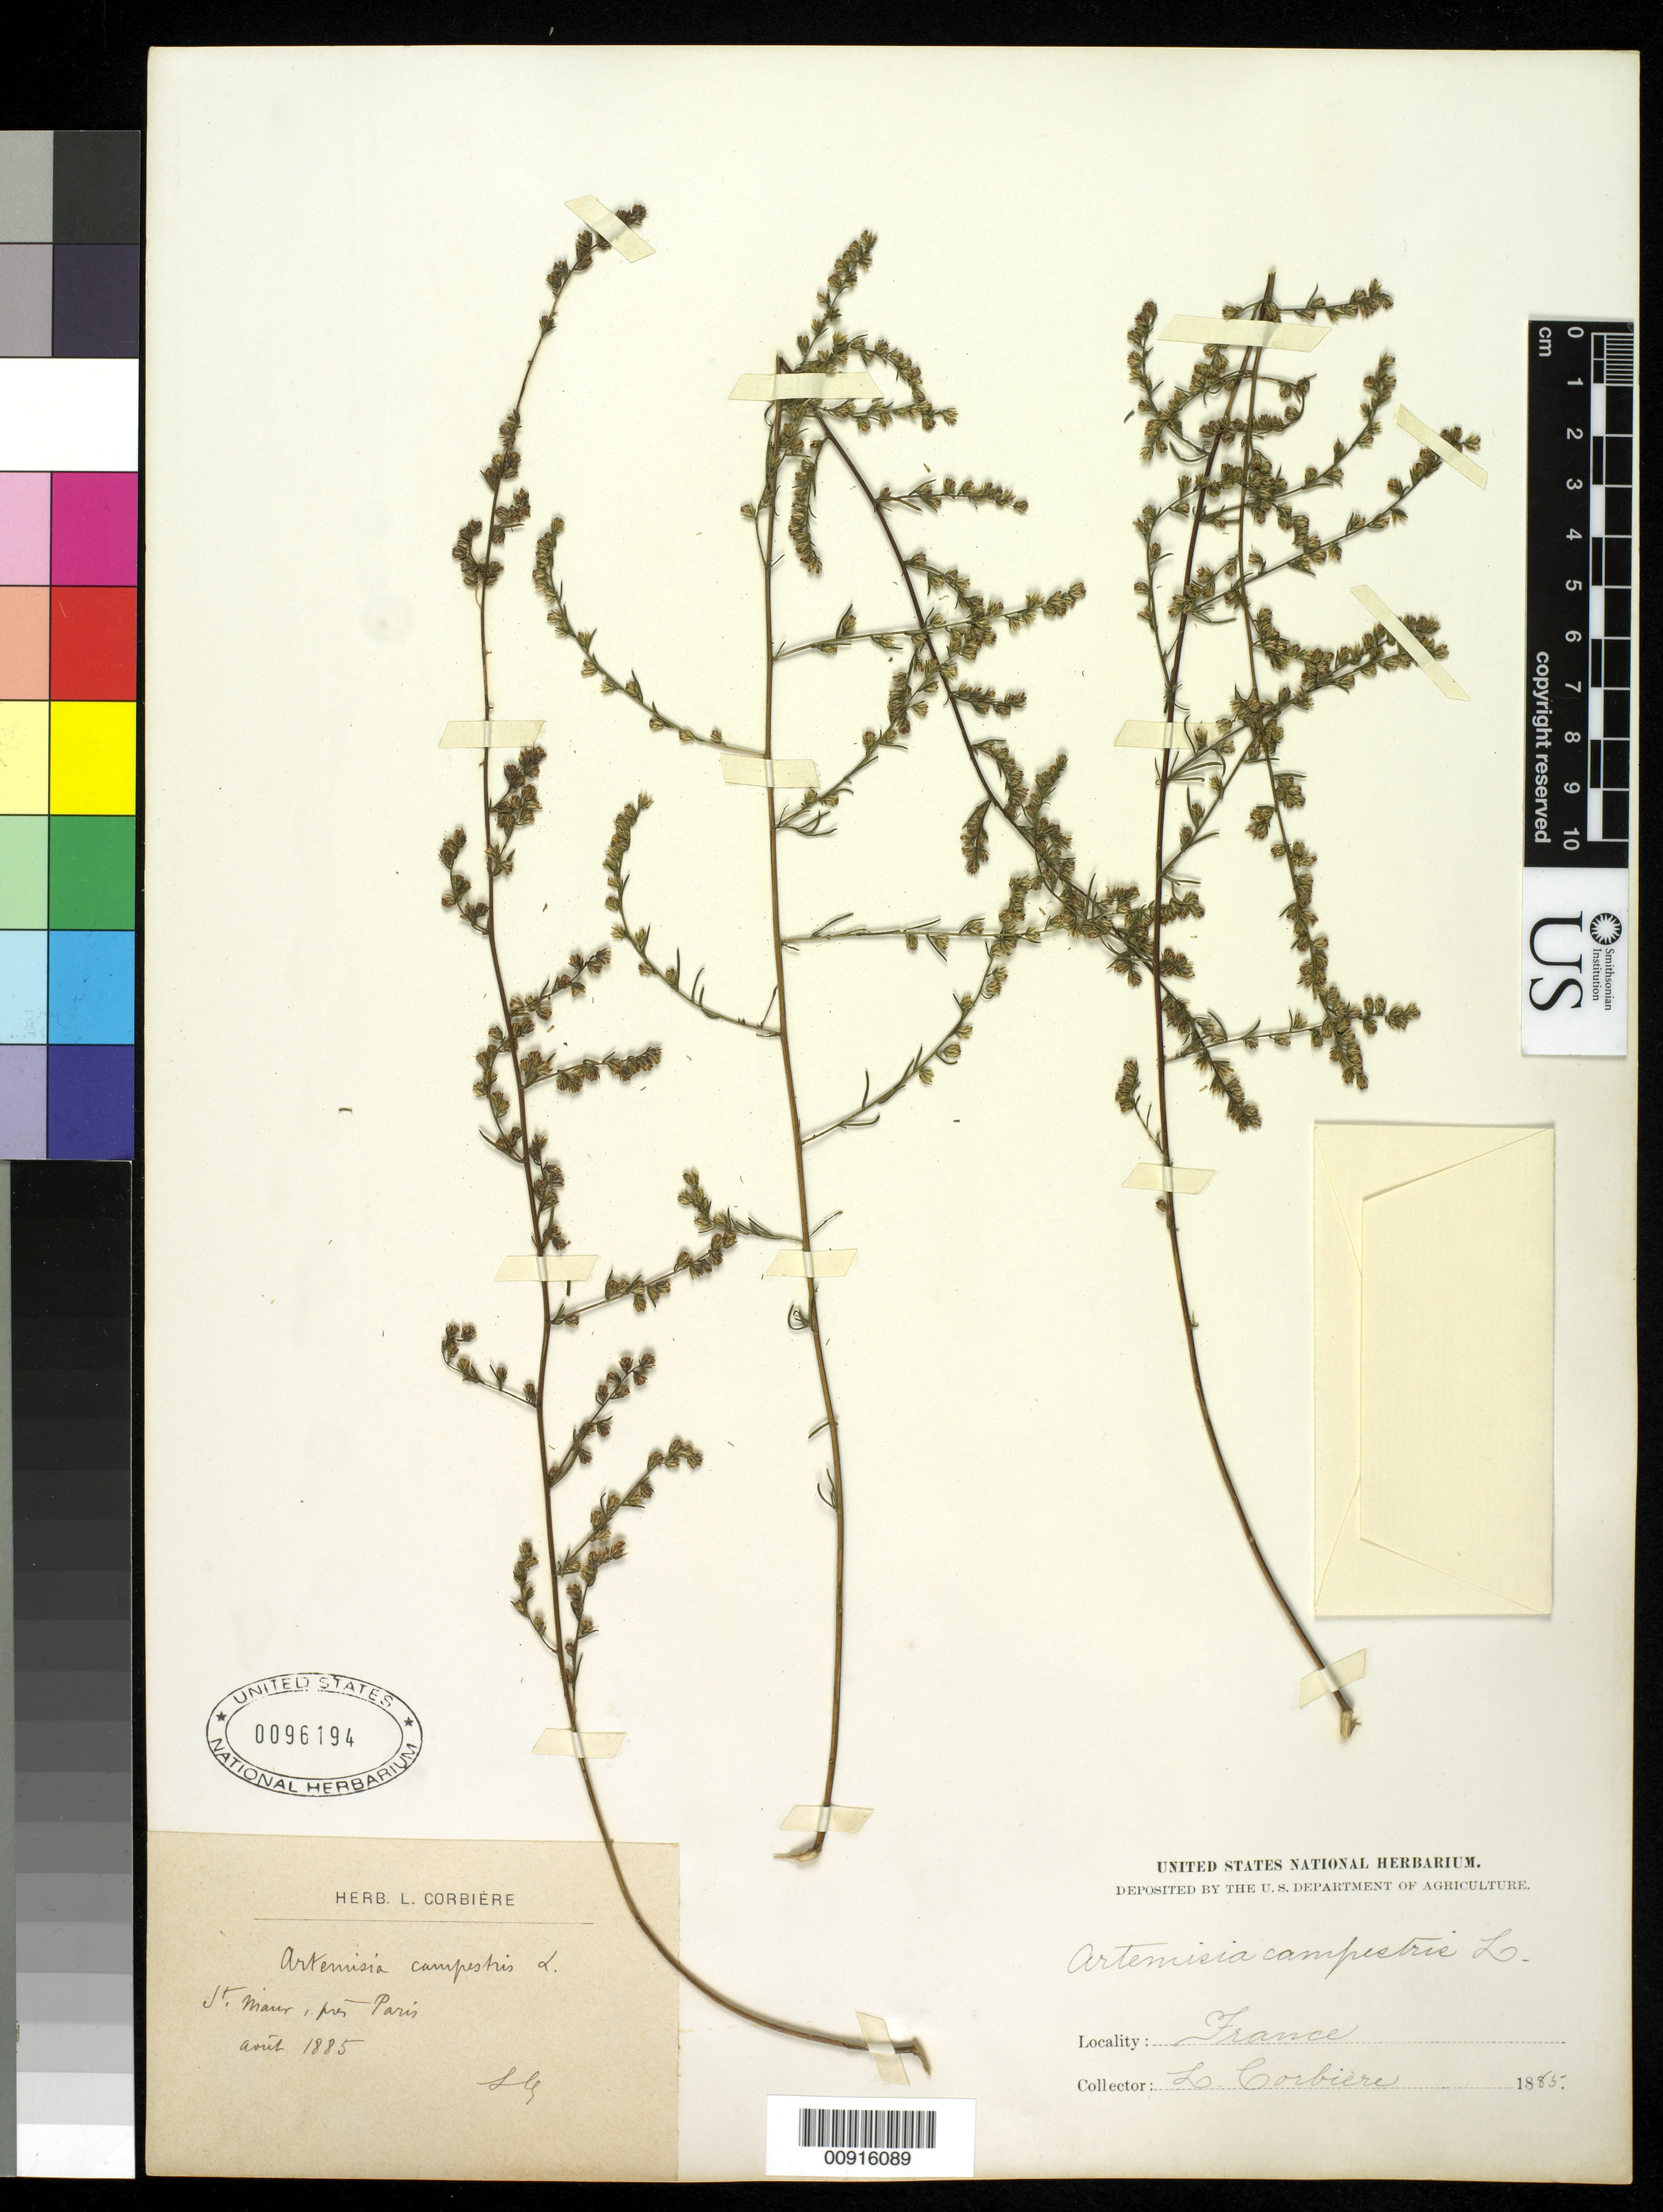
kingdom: Plantae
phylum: Tracheophyta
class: Magnoliopsida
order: Asterales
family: Asteraceae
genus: Artemisia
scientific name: Artemisia campestris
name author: L.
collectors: L. Corbière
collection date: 1885-08/1885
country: France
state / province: Île-de-France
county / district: Val-de-Marne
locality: St. Maur, pres Paris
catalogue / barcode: US 96194